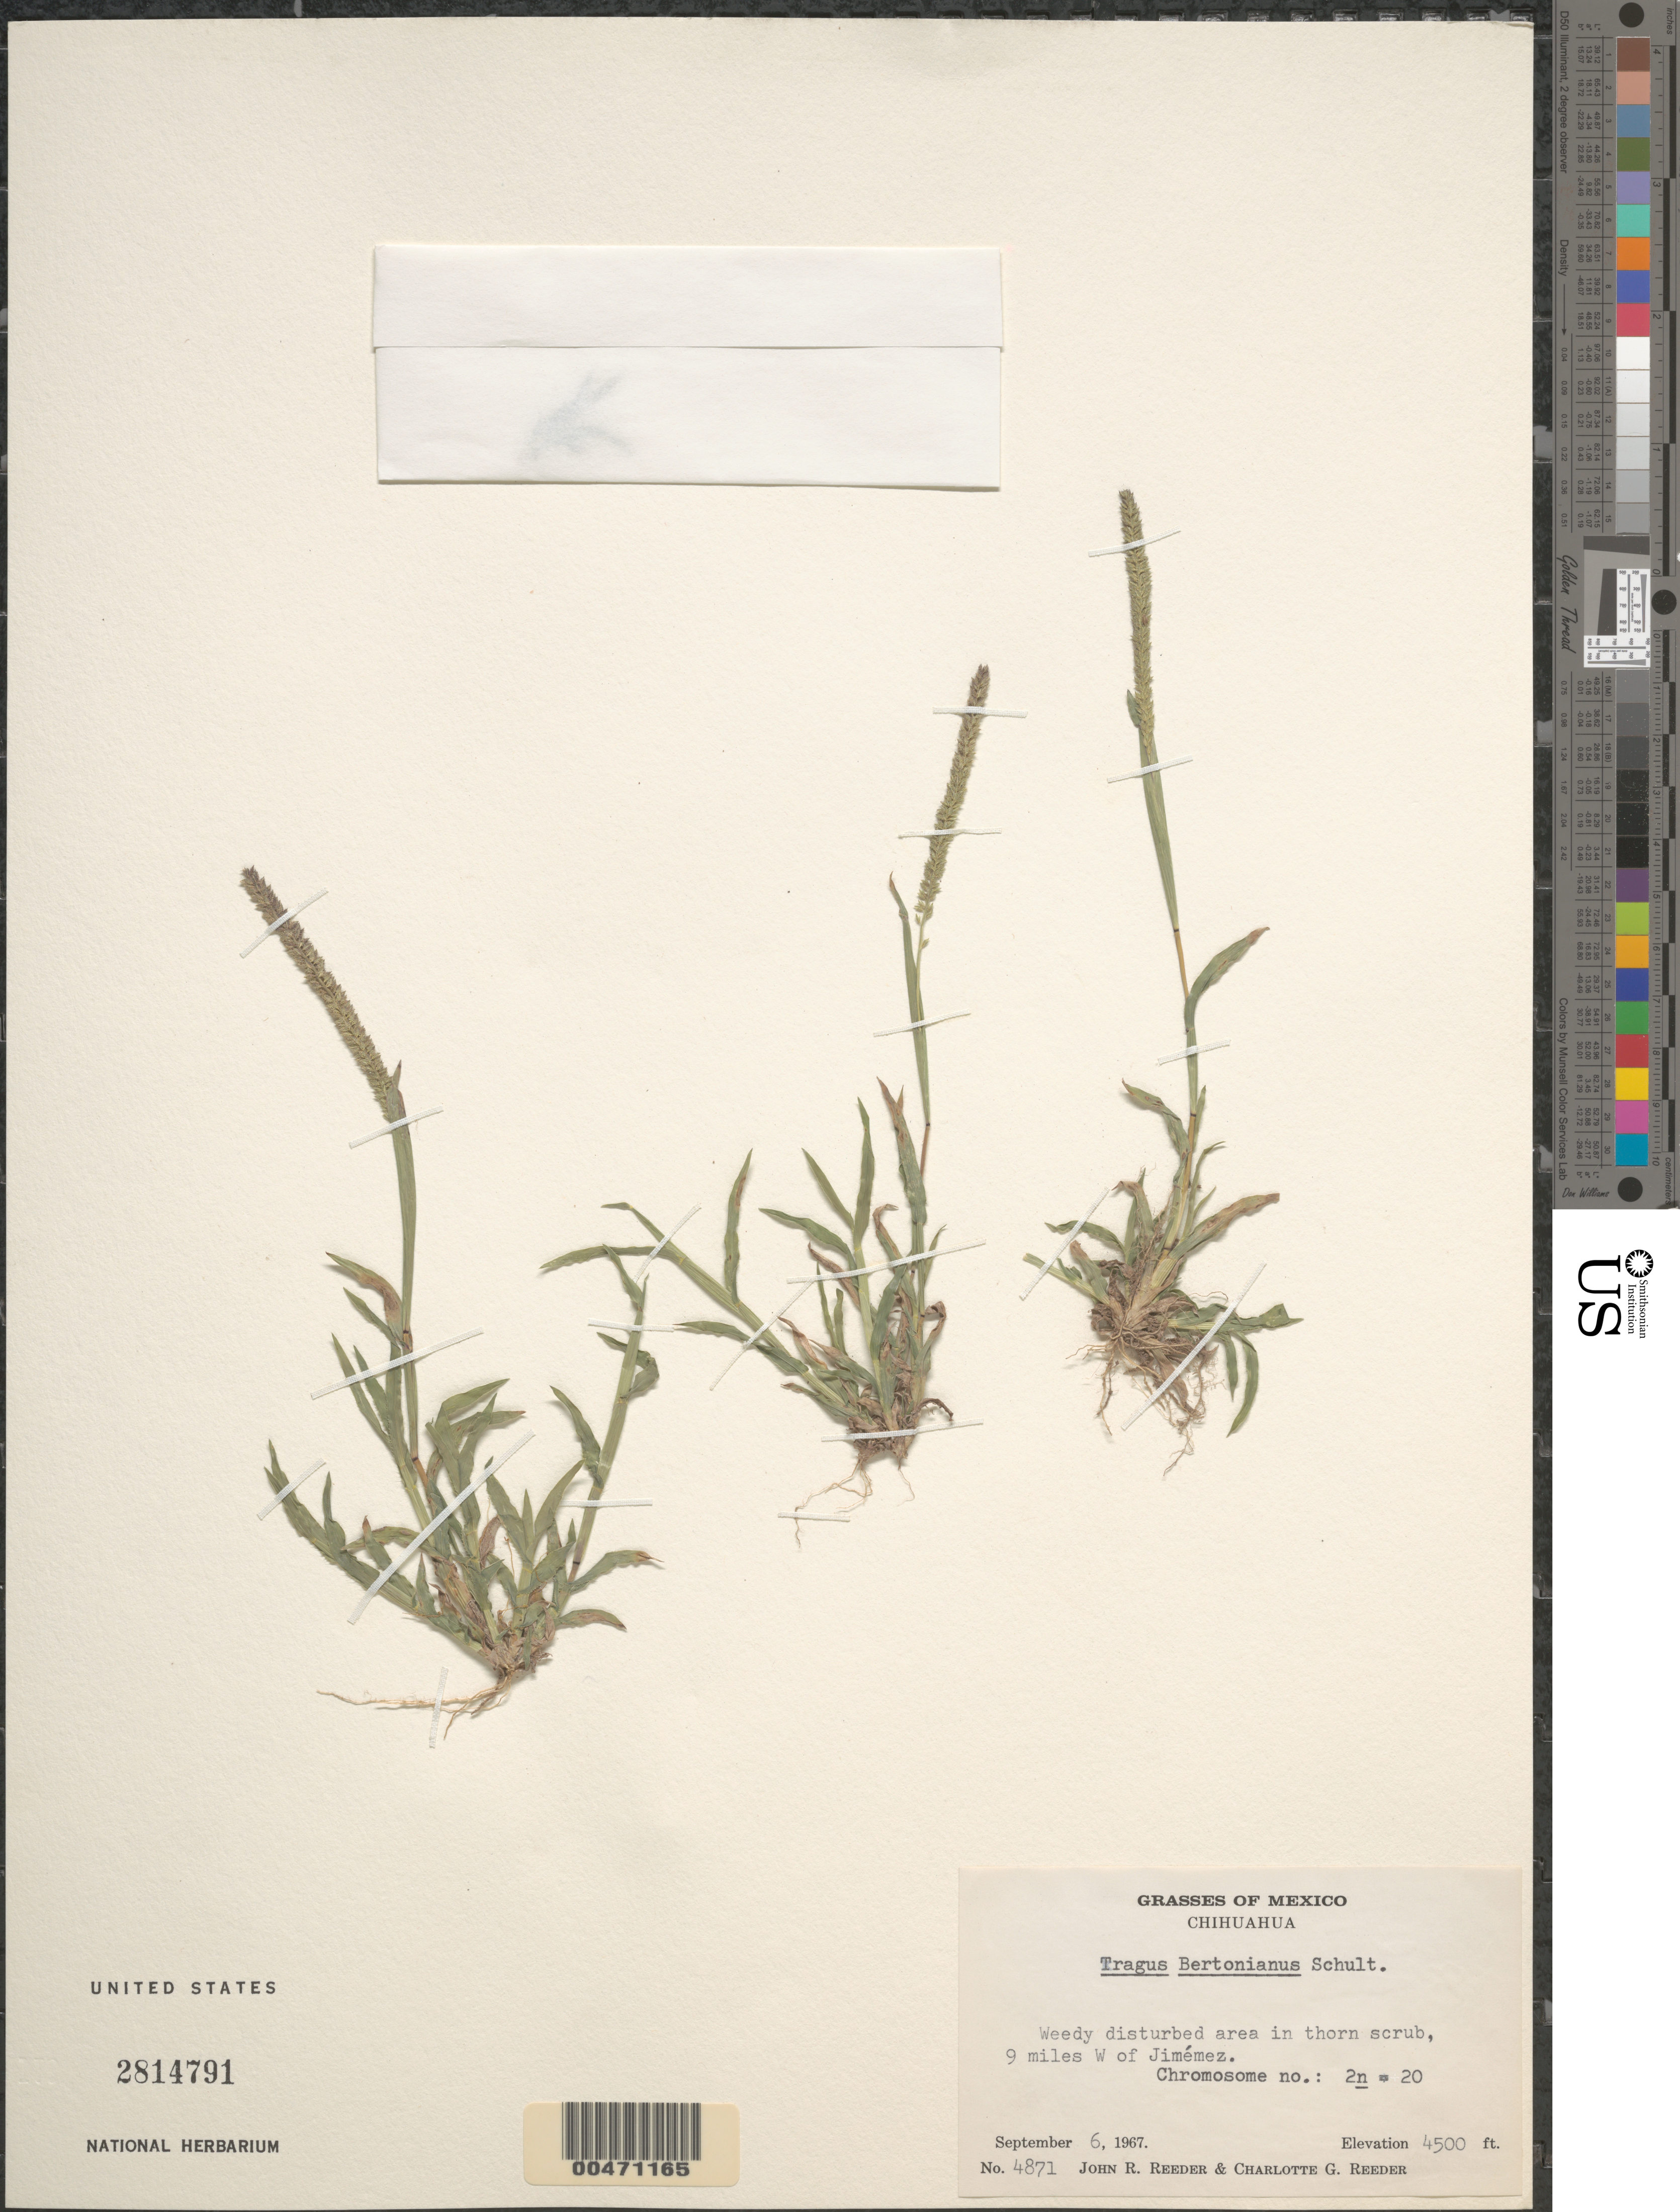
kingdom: Plantae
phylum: Tracheophyta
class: Liliopsida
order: Poales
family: Poaceae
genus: Tragus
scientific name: Tragus berteronianus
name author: Schult.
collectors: J. R. Reeder & C. G. Reeder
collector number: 4871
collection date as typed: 6 Sep 1967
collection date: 1967-09-06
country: Mexico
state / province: Chihuahua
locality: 9 mi W of Jiménez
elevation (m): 1372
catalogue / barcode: US 2814791